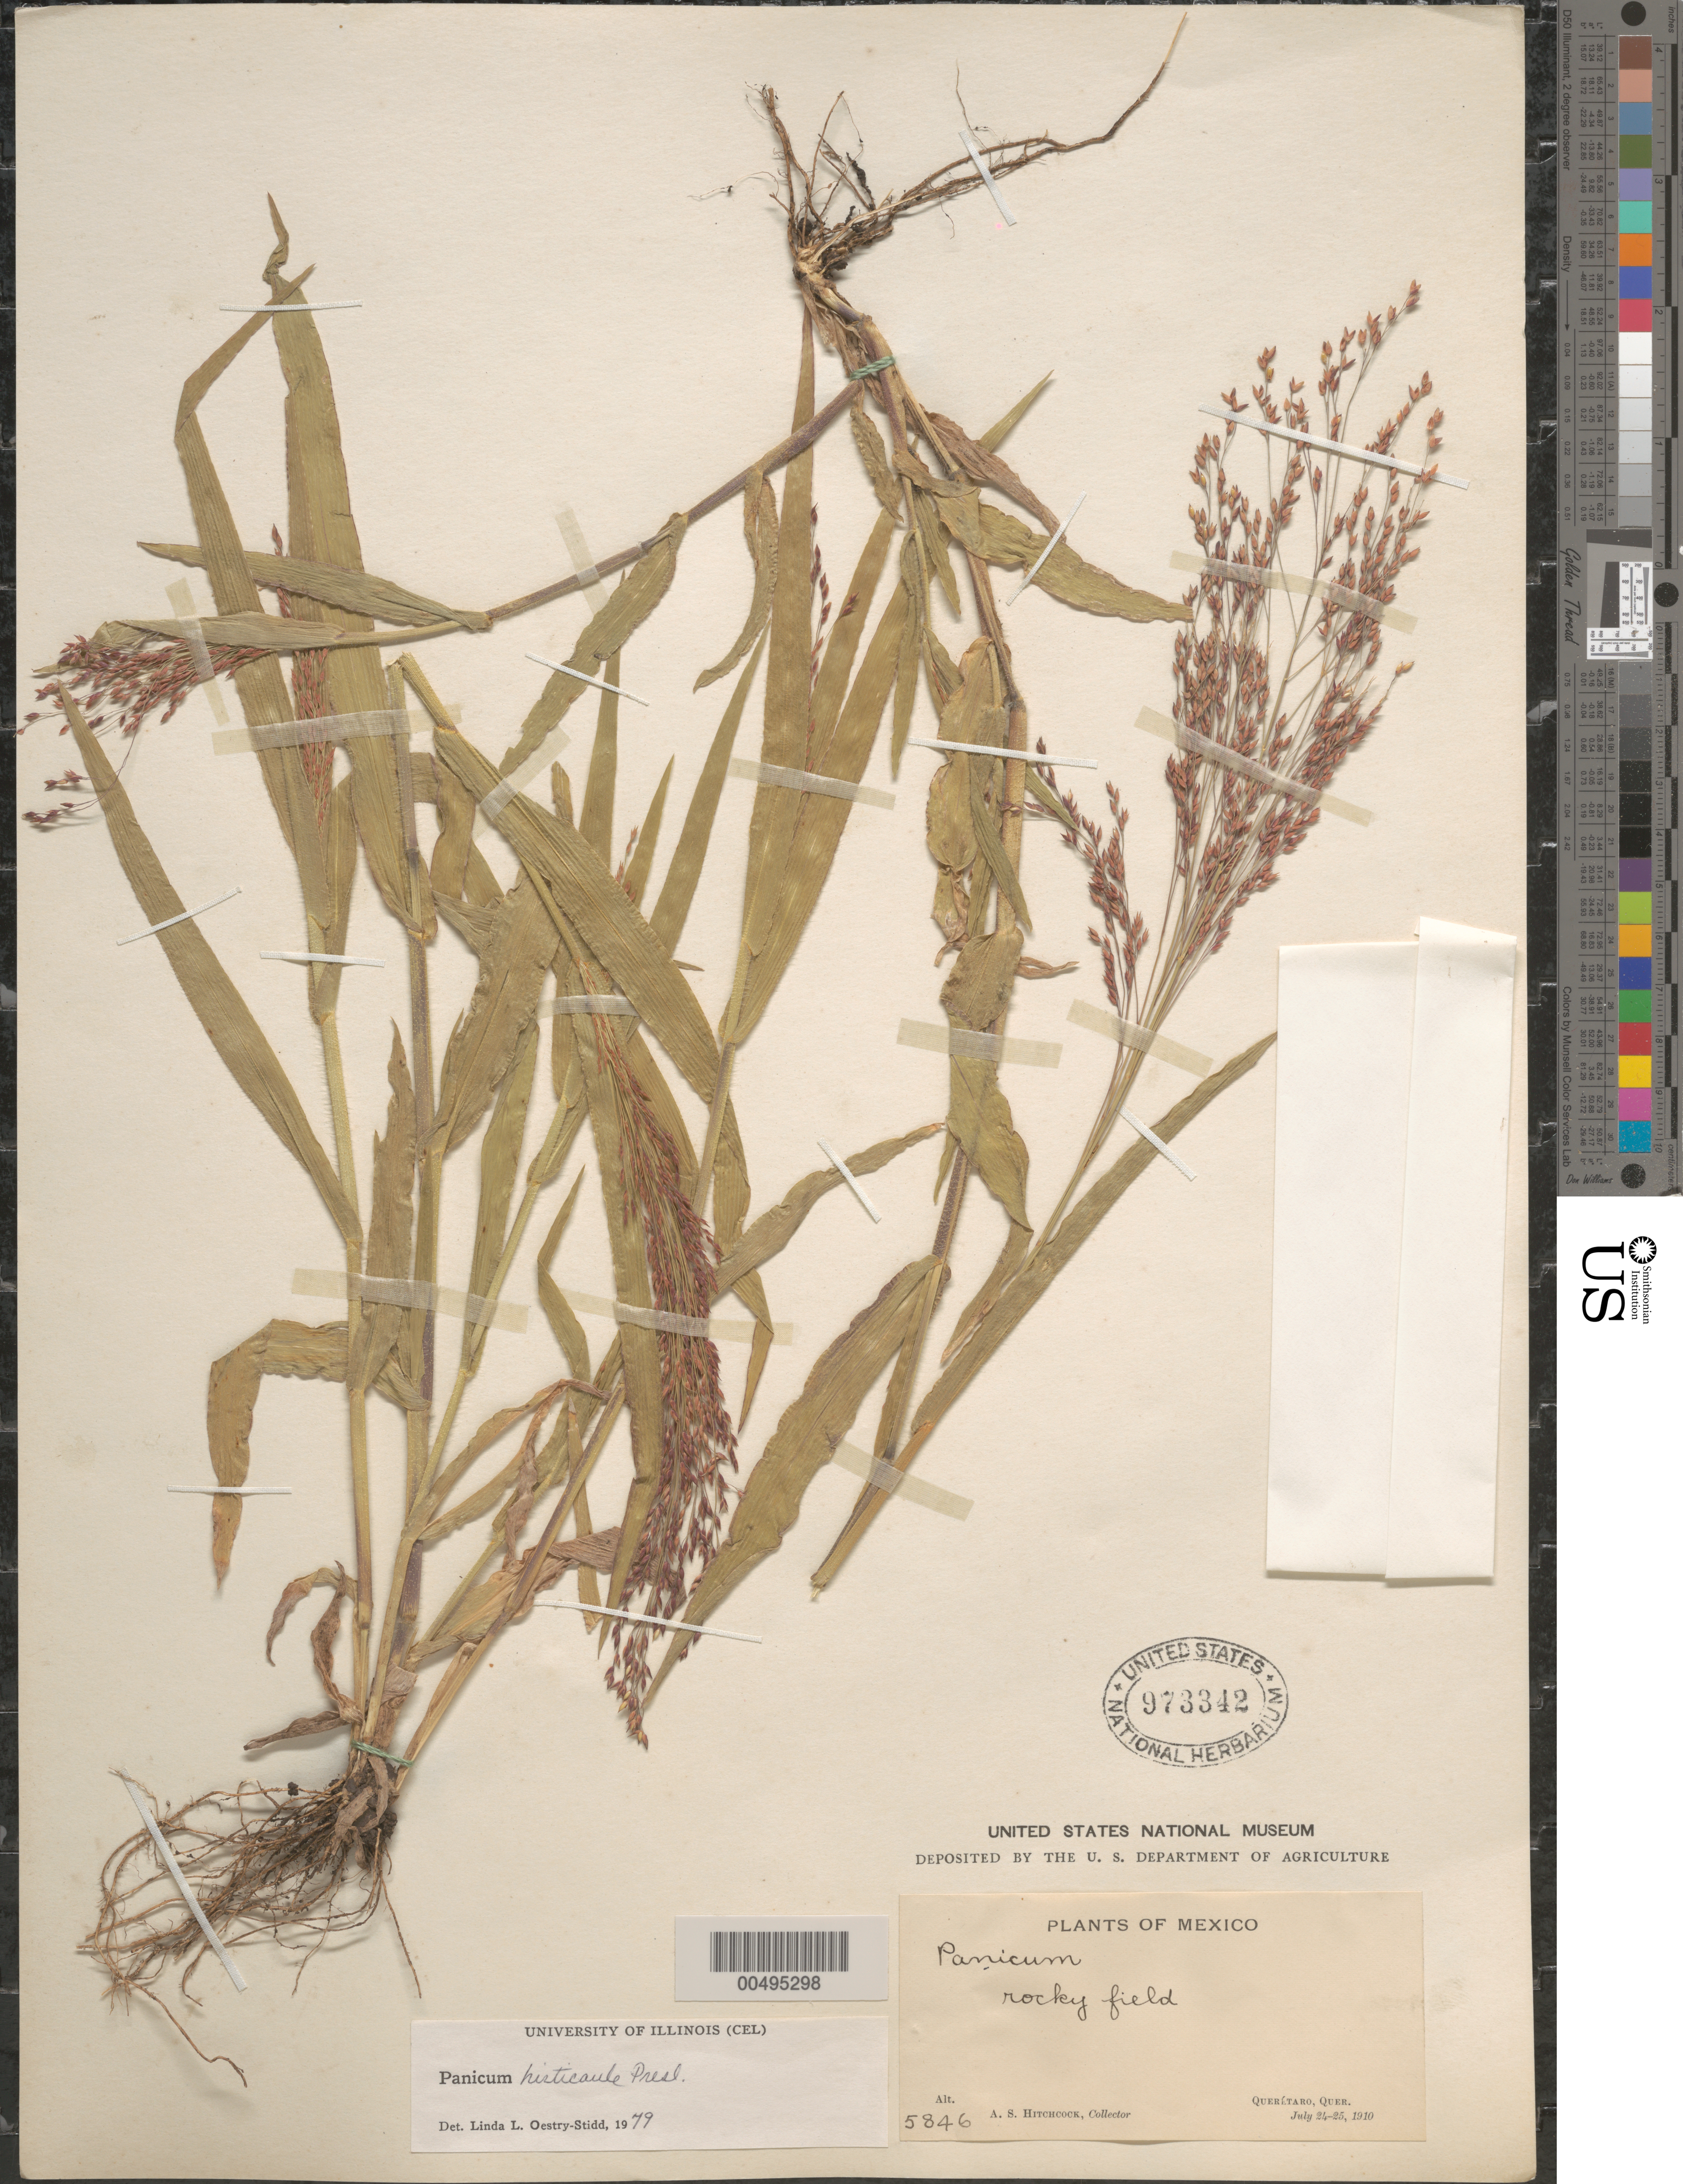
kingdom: Plantae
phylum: Tracheophyta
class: Liliopsida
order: Poales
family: Poaceae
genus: Panicum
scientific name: Panicum hirticaule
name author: J. Presl in C. Presl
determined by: Oestry-Stidd, L. L.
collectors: A. S. Hitchcock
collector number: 5846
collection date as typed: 24 Jul 1910 to 25 Jul 1910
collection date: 1910-07-24/1910-07-25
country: Mexico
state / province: Querétaro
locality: Quer‚taro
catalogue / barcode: US 973342